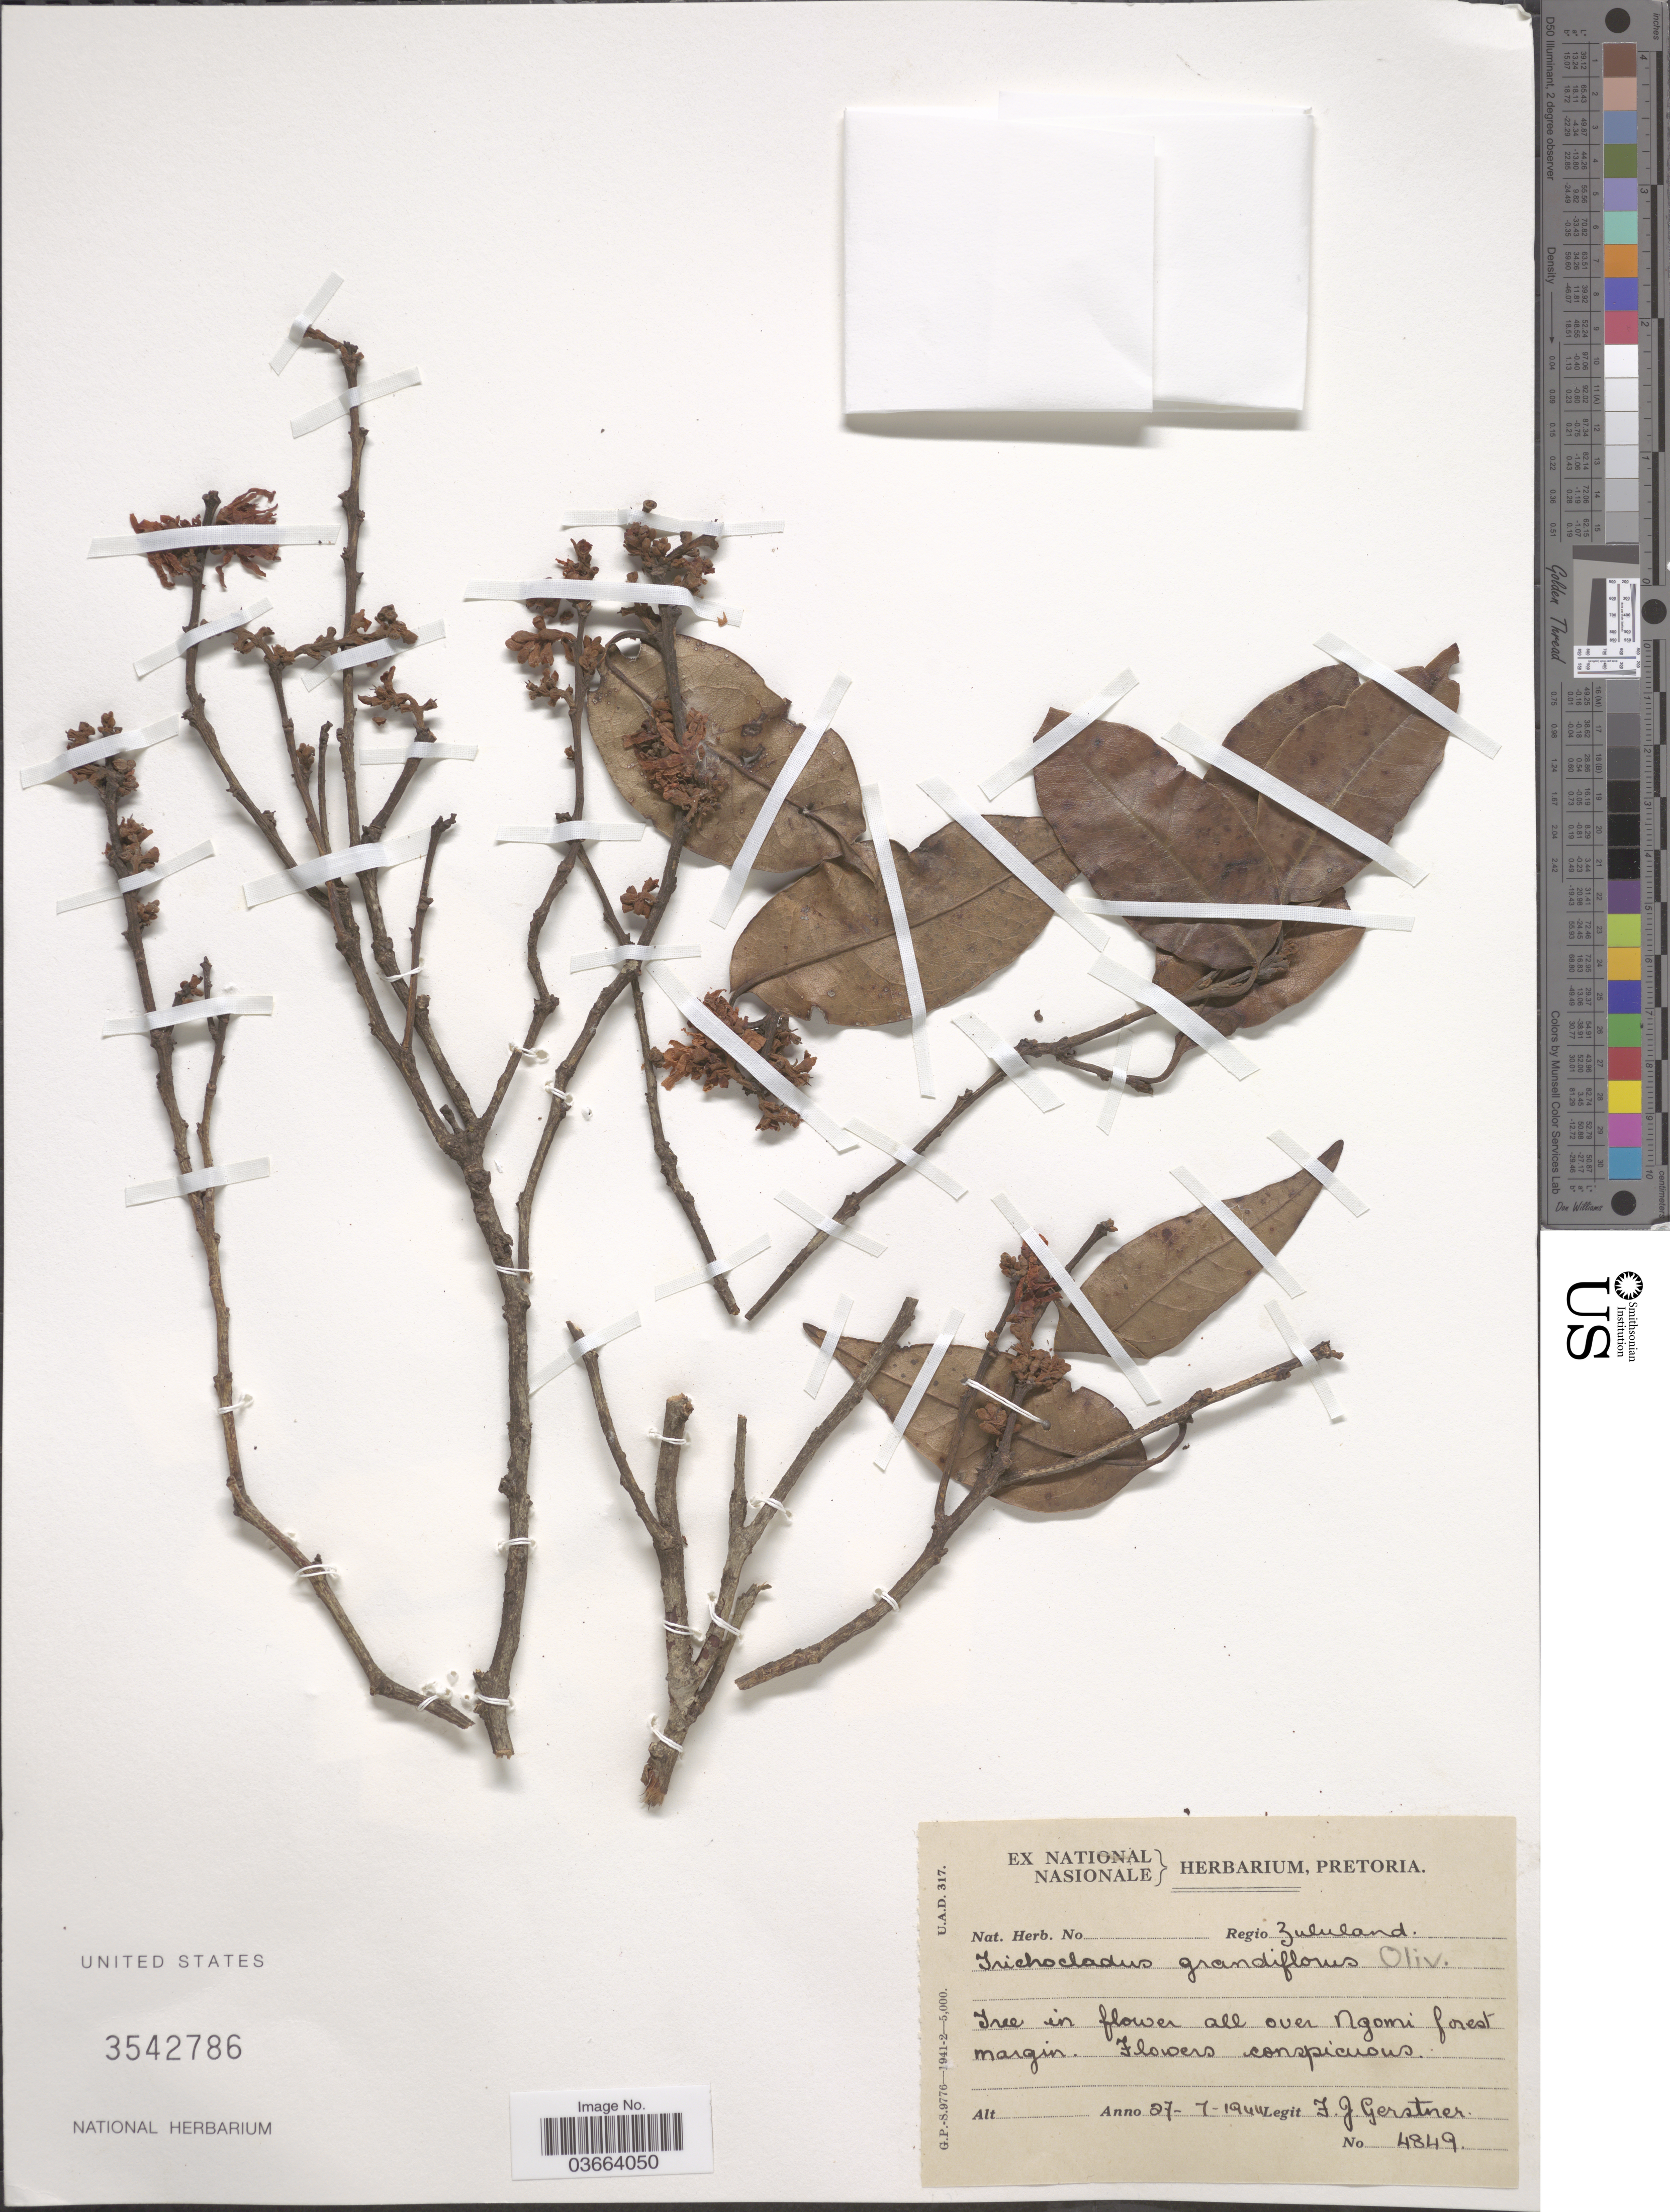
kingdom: Plantae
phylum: Tracheophyta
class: Magnoliopsida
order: Saxifragales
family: Hamamelidaceae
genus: Trichocladus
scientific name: Trichocladus grandiflorus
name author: Oliv.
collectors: F. Gerstner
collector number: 4849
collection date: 1944-07-27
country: South Africa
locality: Regio Zululand. All over Ngomi forest margin.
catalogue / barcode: US 3542786